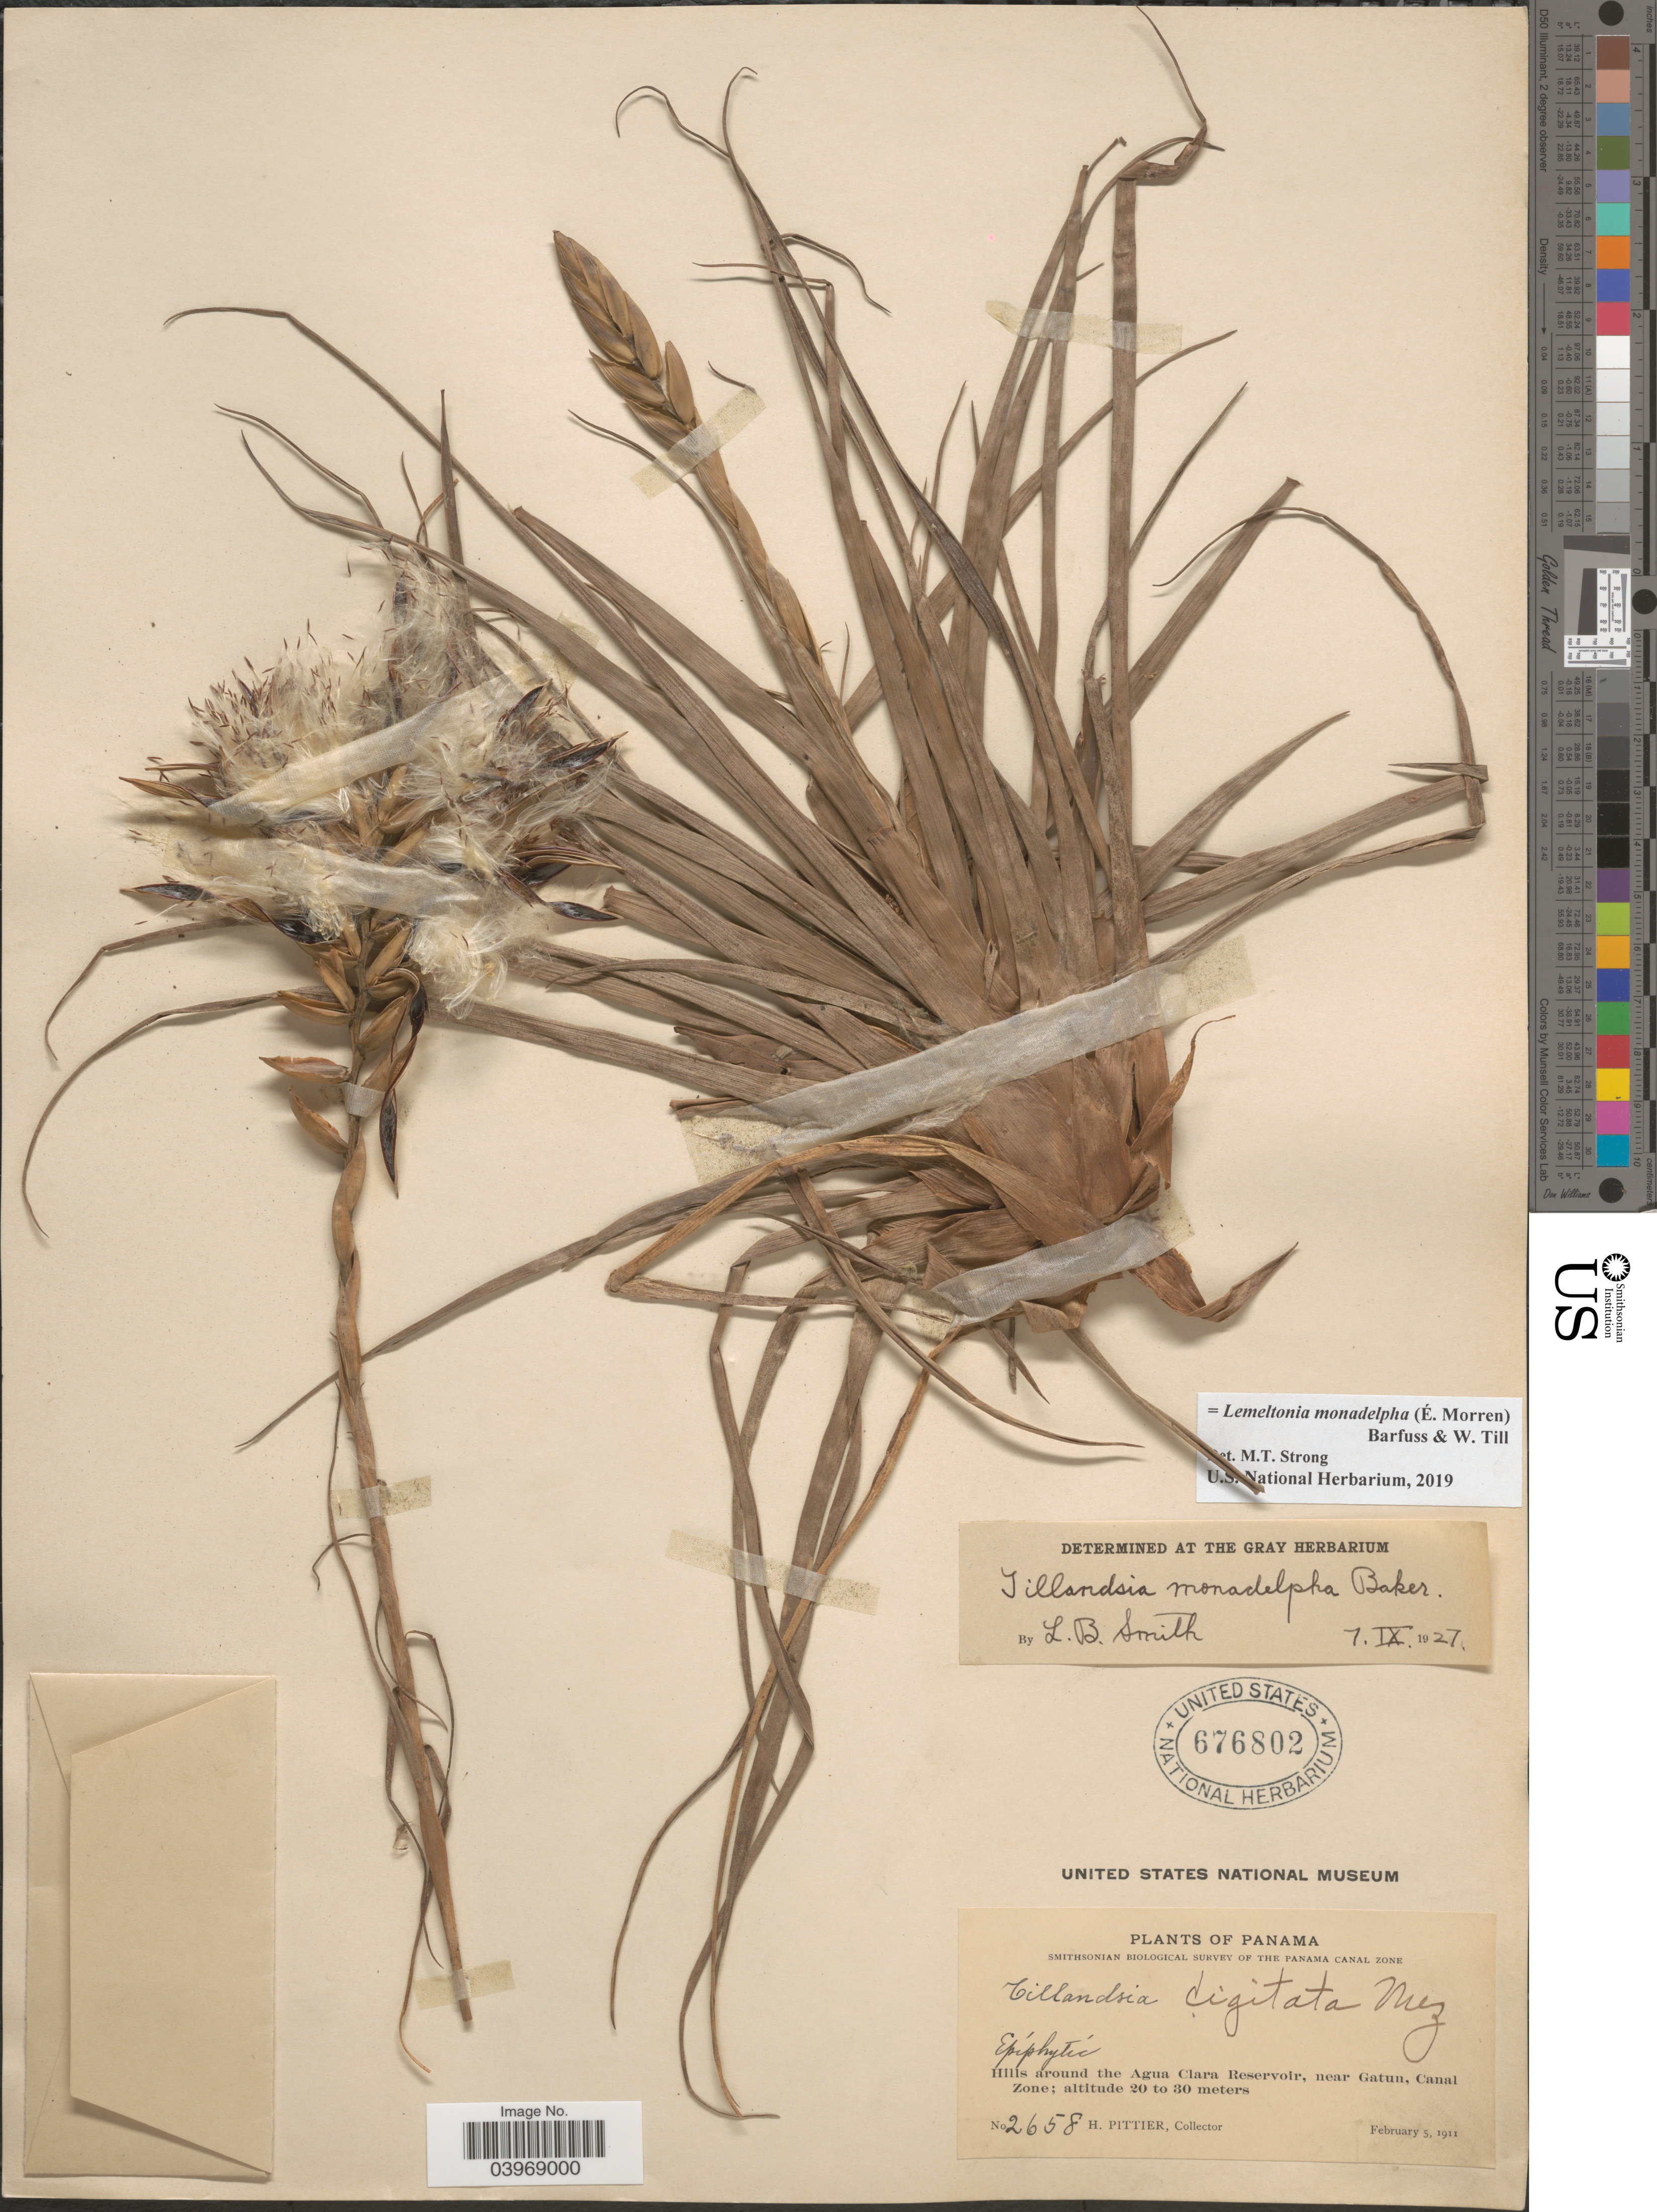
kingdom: Plantae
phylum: Tracheophyta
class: Liliopsida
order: Poales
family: Bromeliaceae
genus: Lemeltonia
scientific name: Lemeltonia monadelpha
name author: (É. Morren) Barfuss & W. Till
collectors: H. F. Pittier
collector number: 2658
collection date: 1911-02-05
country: Panama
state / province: Colón / Panamá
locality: Hills around the Agua Clara Reservoir, near Gatun, Canal Zone.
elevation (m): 20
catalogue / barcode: US 676802